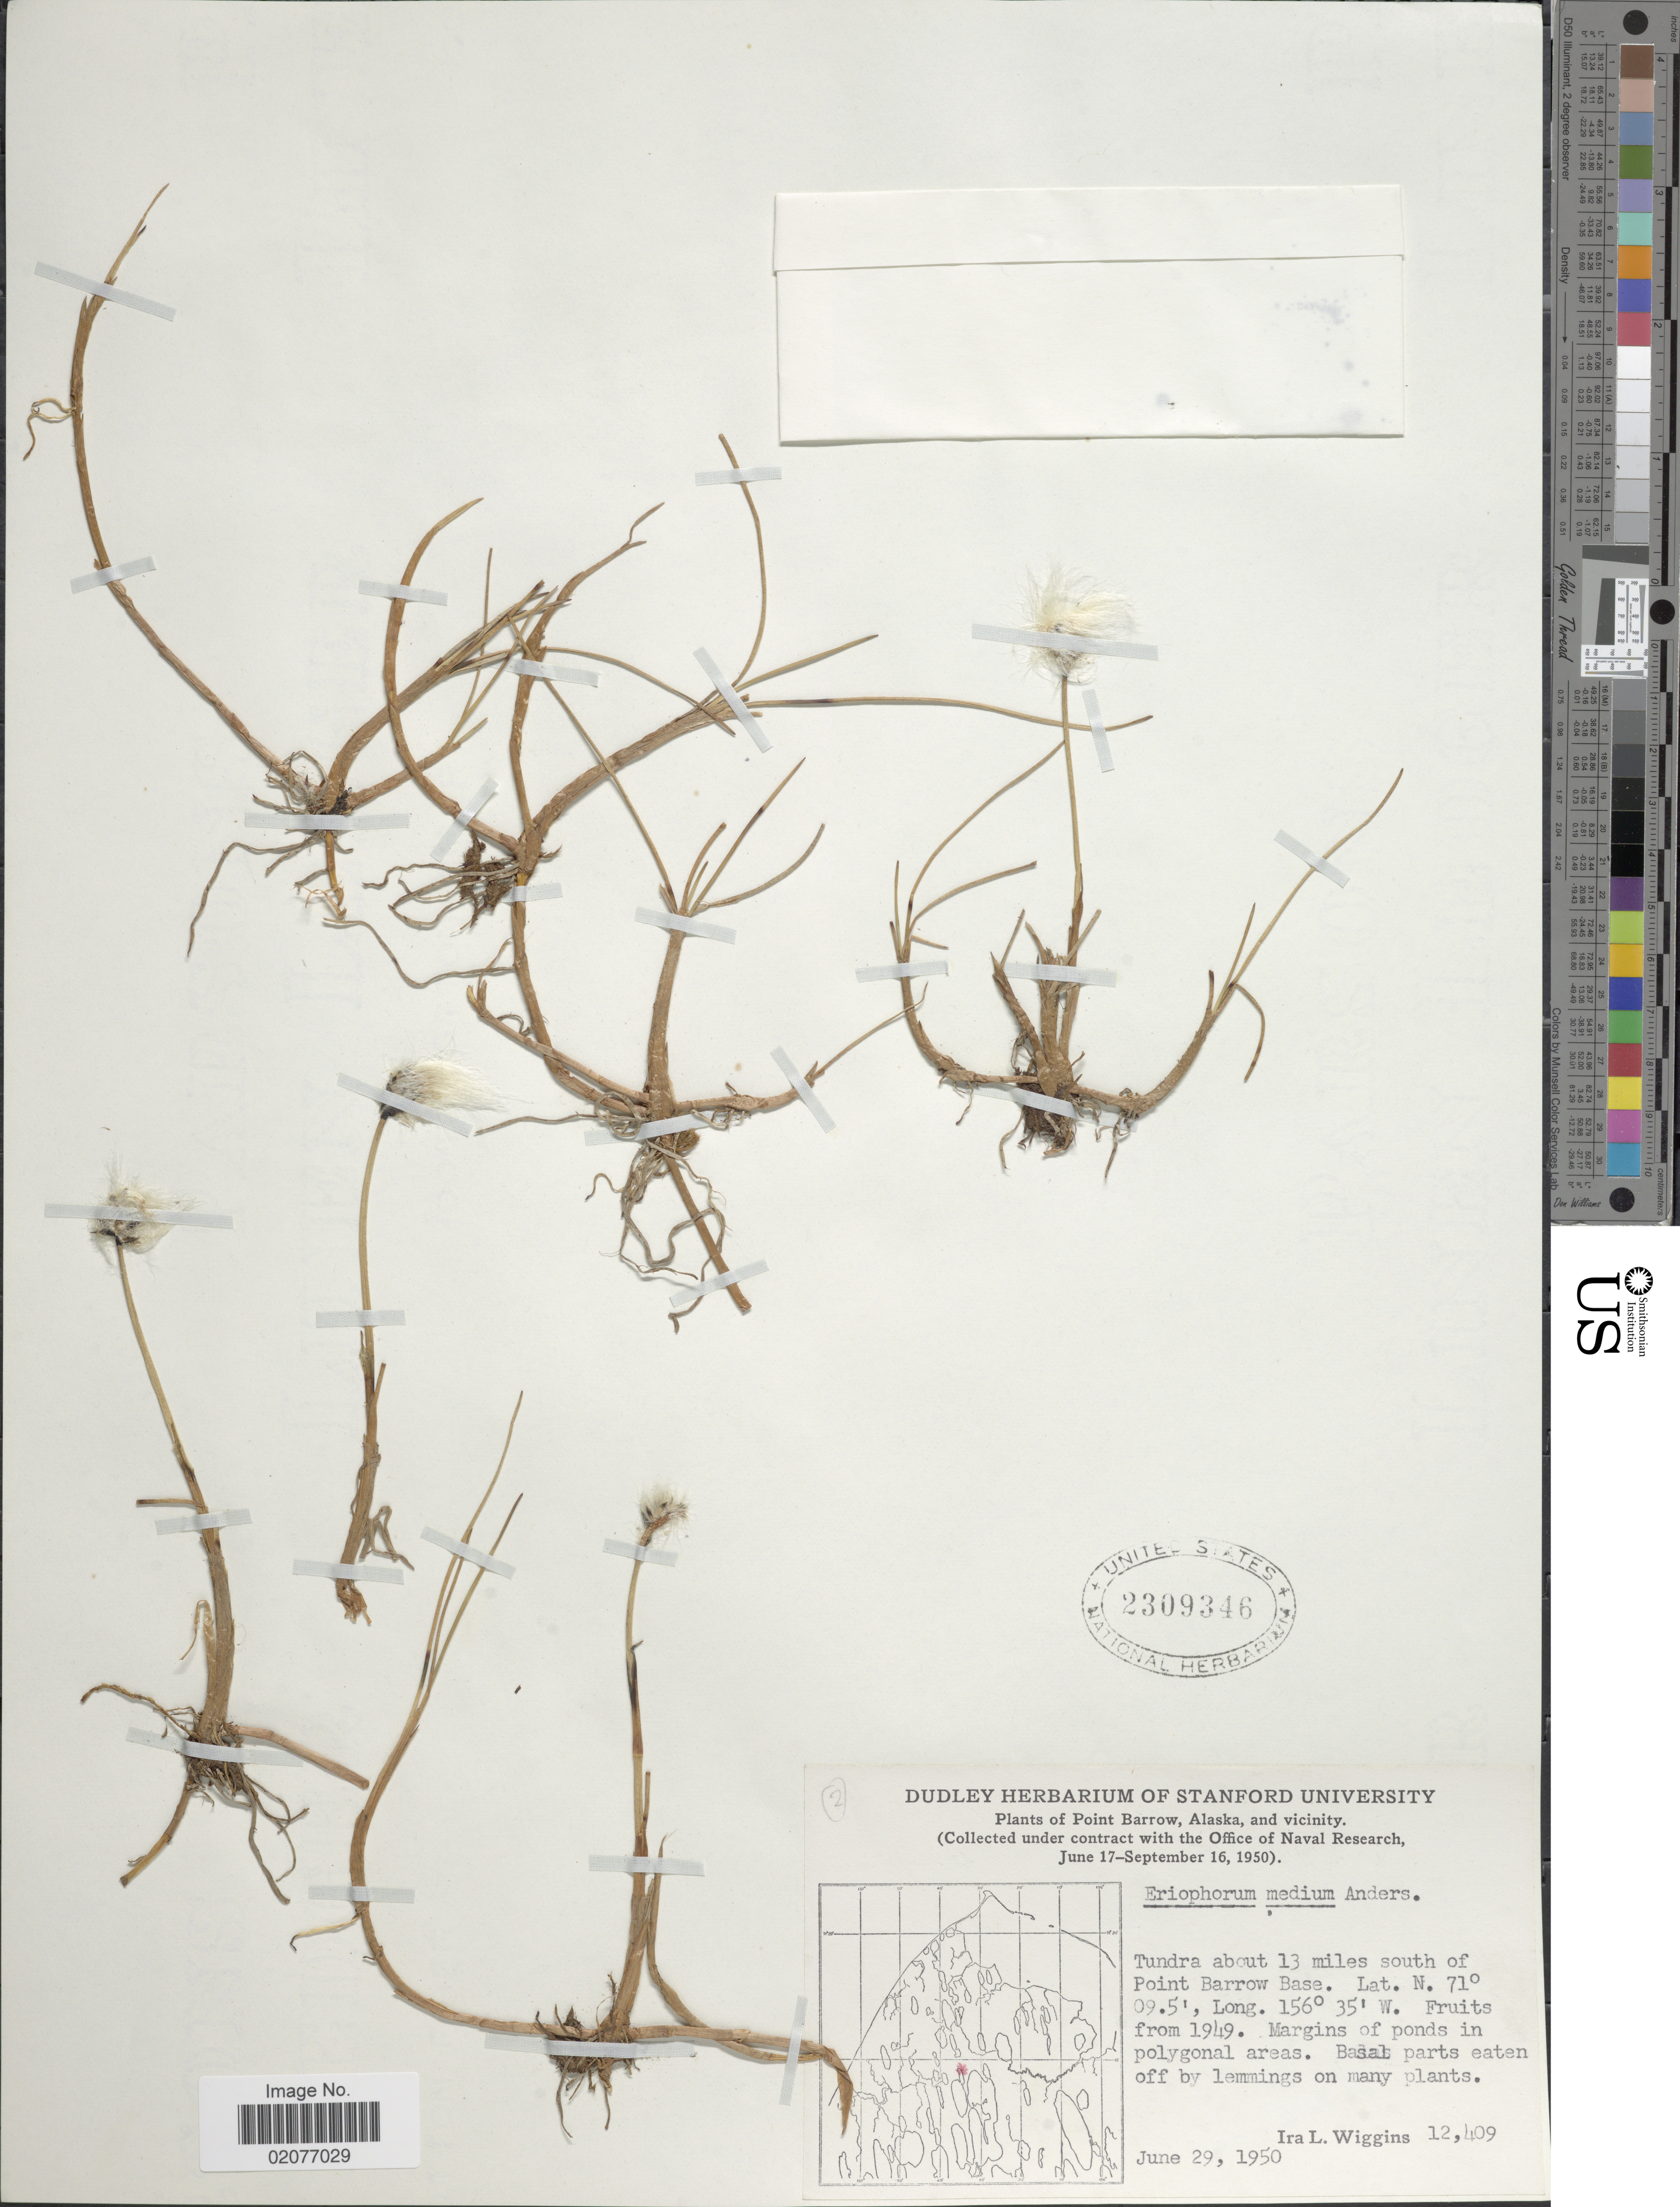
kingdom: Plantae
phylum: Tracheophyta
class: Liliopsida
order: Poales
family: Cyperaceae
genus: Eriophorum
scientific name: Eriophorum x medium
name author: Andersson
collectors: I. L. Wiggins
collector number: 12409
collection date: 1950-06-29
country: United States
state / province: Alaska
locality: Point Barrow and vicinity, Tundra about 13 miles south of Point Barrow Base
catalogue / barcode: US 2309346